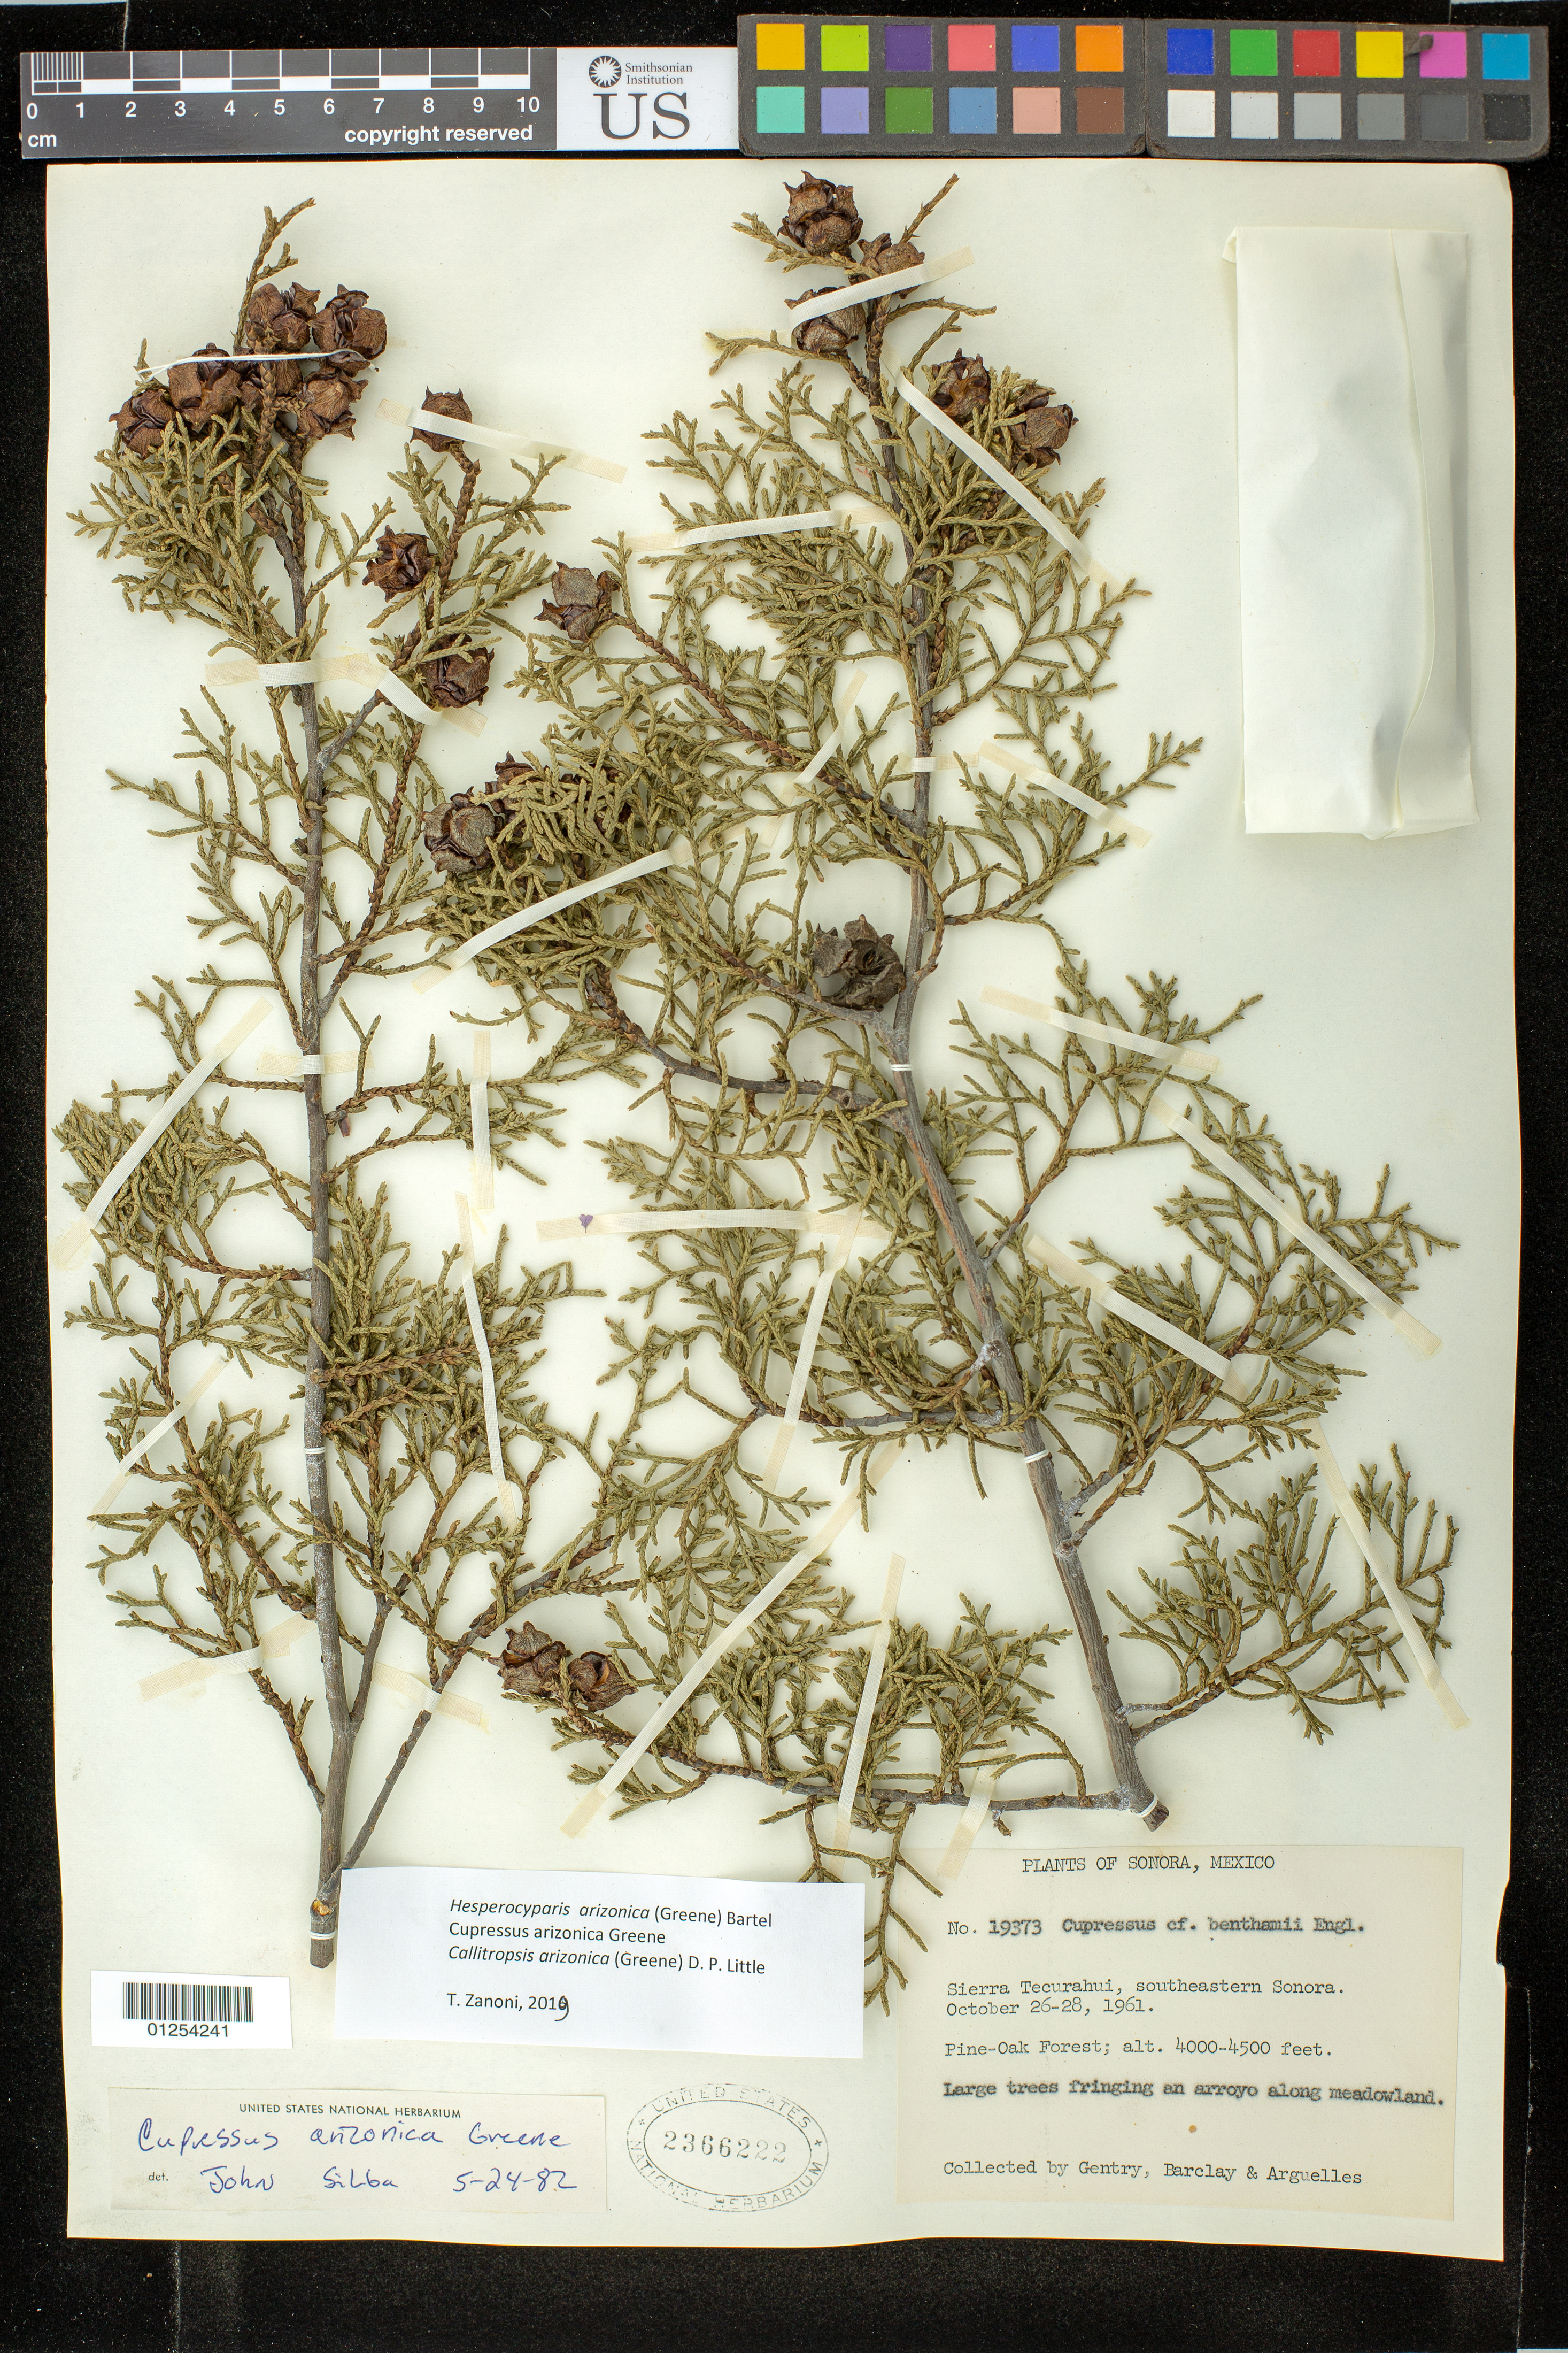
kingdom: Plantae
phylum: Tracheophyta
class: Pinopsida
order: Pinales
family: Cupressaceae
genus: Hesperocyparis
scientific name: Hesperocyparis arizonica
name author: (Greene) Bartel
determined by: Zanoni, T. A., (NY), New York Botanical Garden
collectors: Gentry, --, A. S. Barclay & J. Arguelles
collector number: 19373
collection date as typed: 26 Oct 1961 to 28 Oct 1961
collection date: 1961-10-26/1961-10-28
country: Mexico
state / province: Sonora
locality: Sierra Tecurahui, SE Sonora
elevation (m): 1219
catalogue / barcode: US 2366222